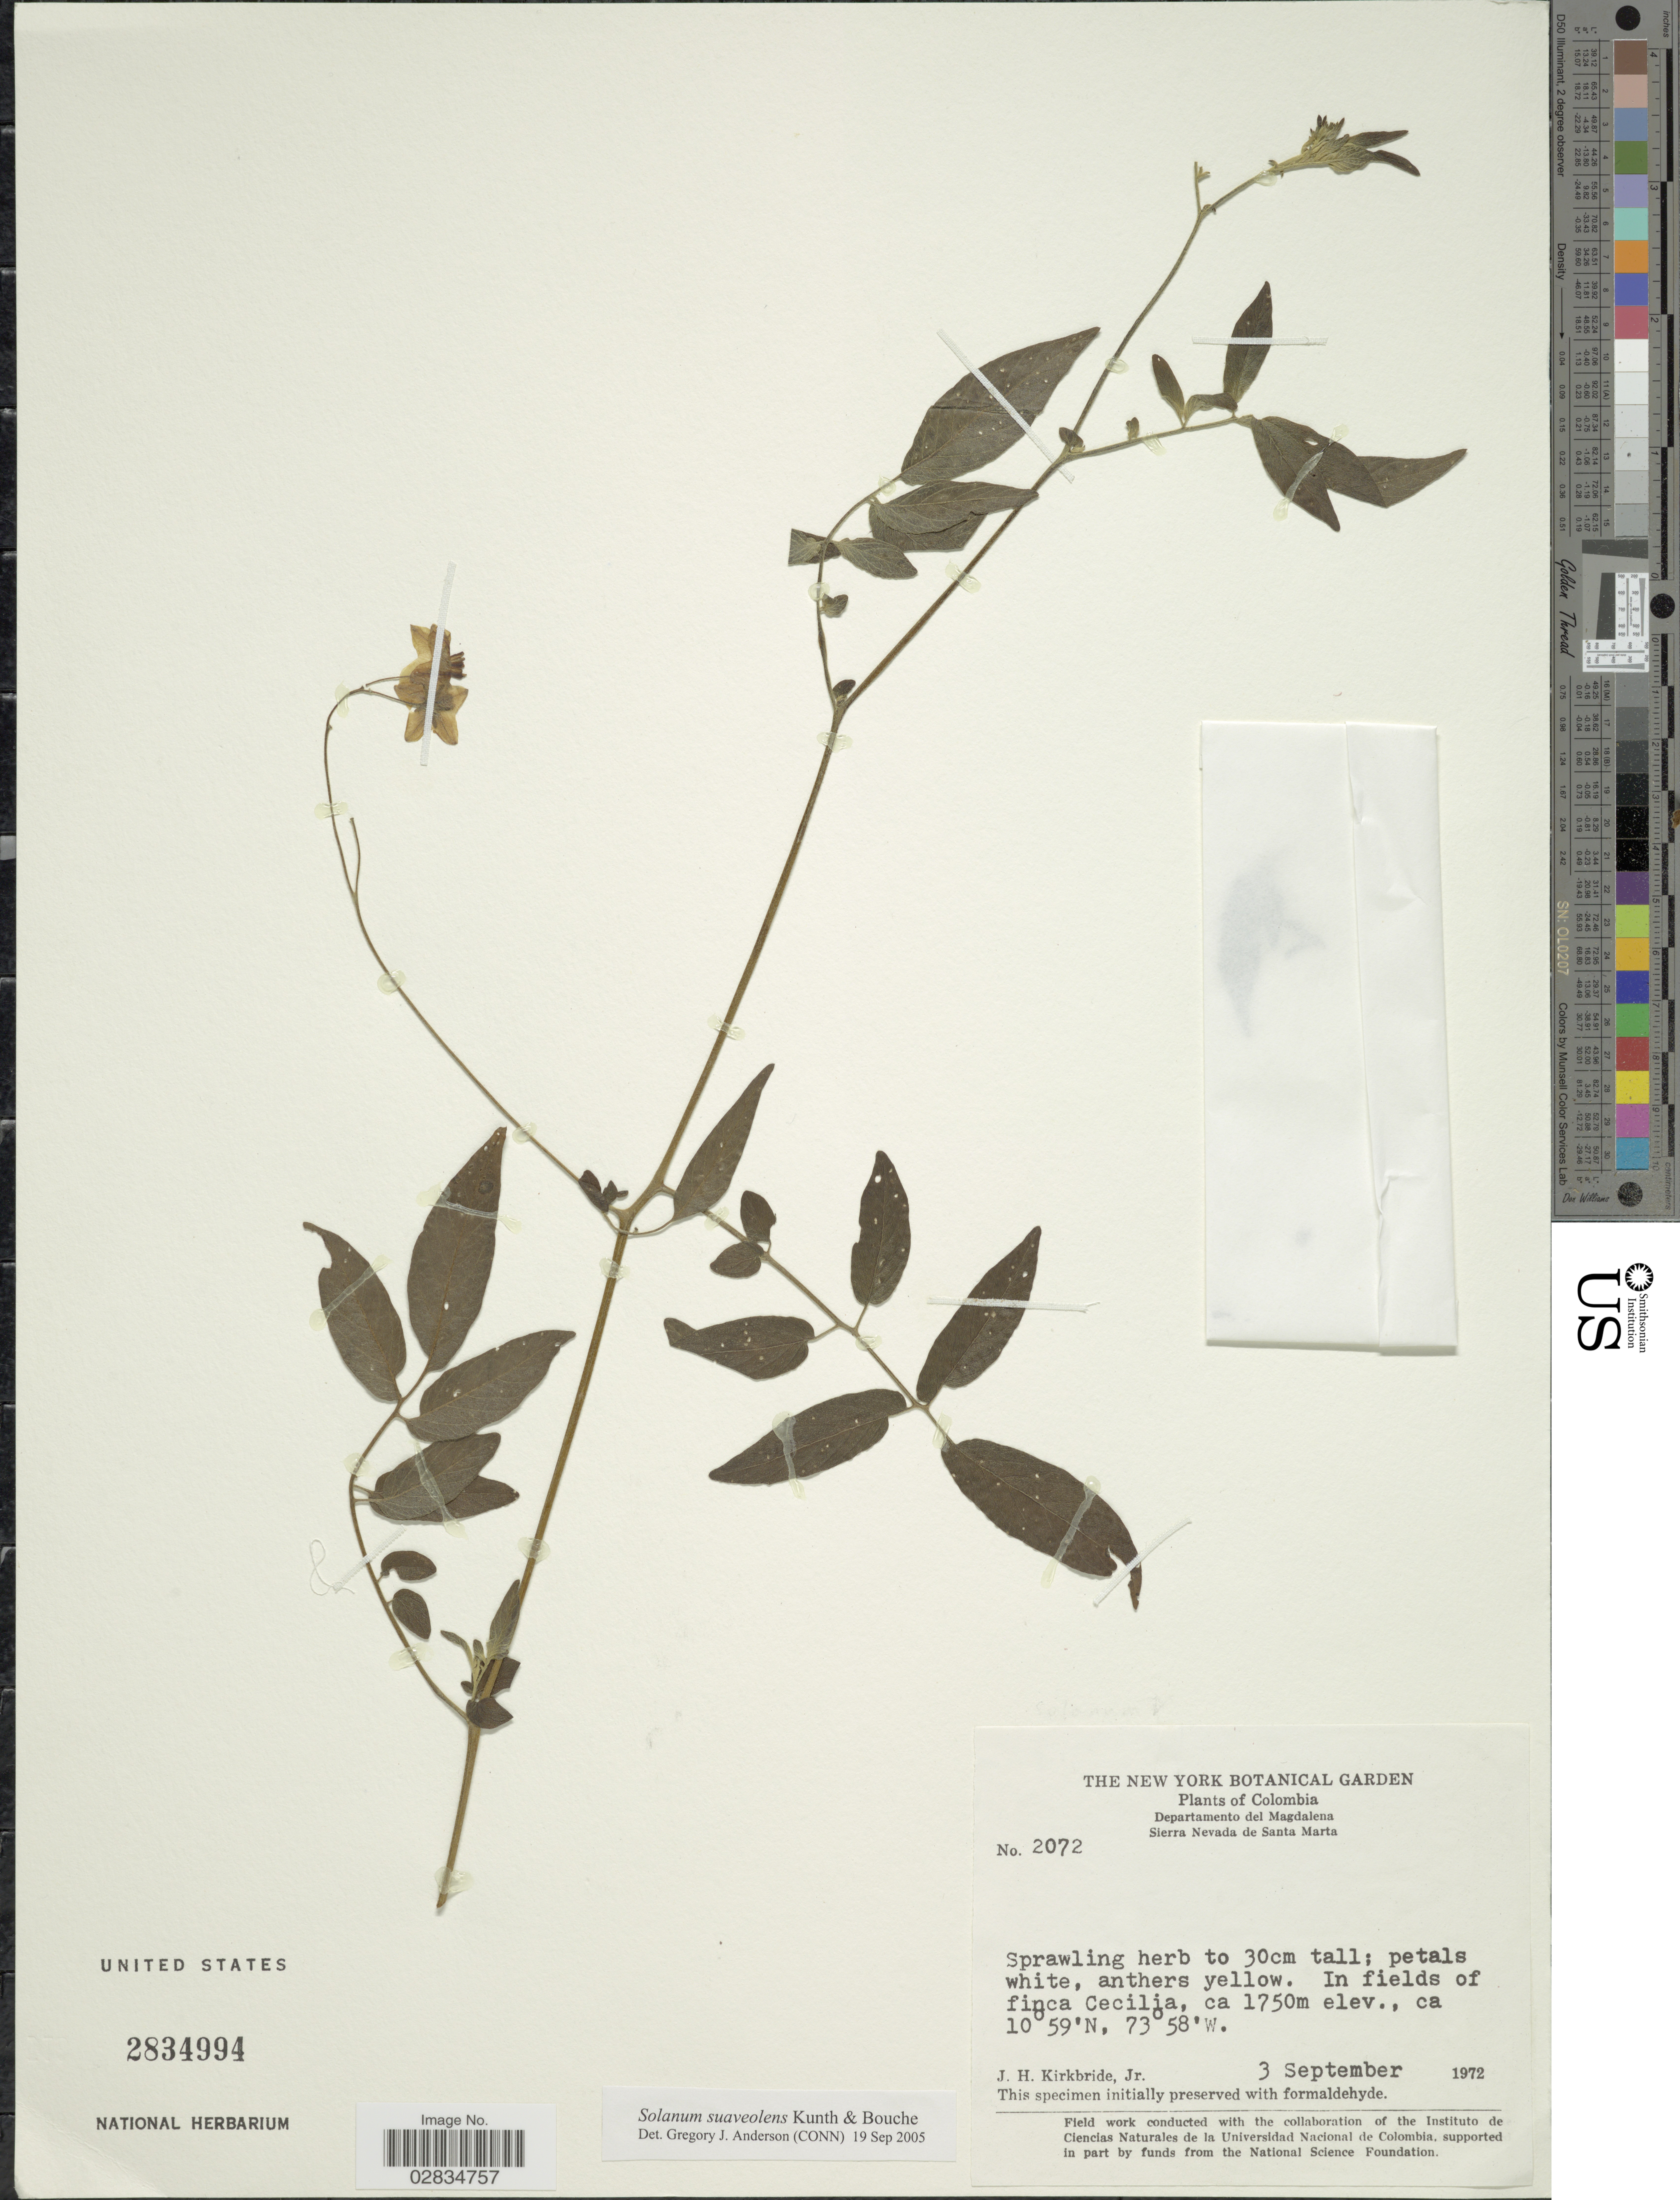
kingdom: Plantae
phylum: Tracheophyta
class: Magnoliopsida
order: Solanales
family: Solanaceae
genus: Solanum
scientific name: Solanum suaveolens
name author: Kunth & C.D. Bouché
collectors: J. H. Kirkbride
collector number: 2072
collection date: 1972-09-03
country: Colombia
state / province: Magdalena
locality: Departamento del Magdalena, Sierra Nevada de Santa Marta, in fields of finca Cecilia.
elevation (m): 1750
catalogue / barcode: US 2834994